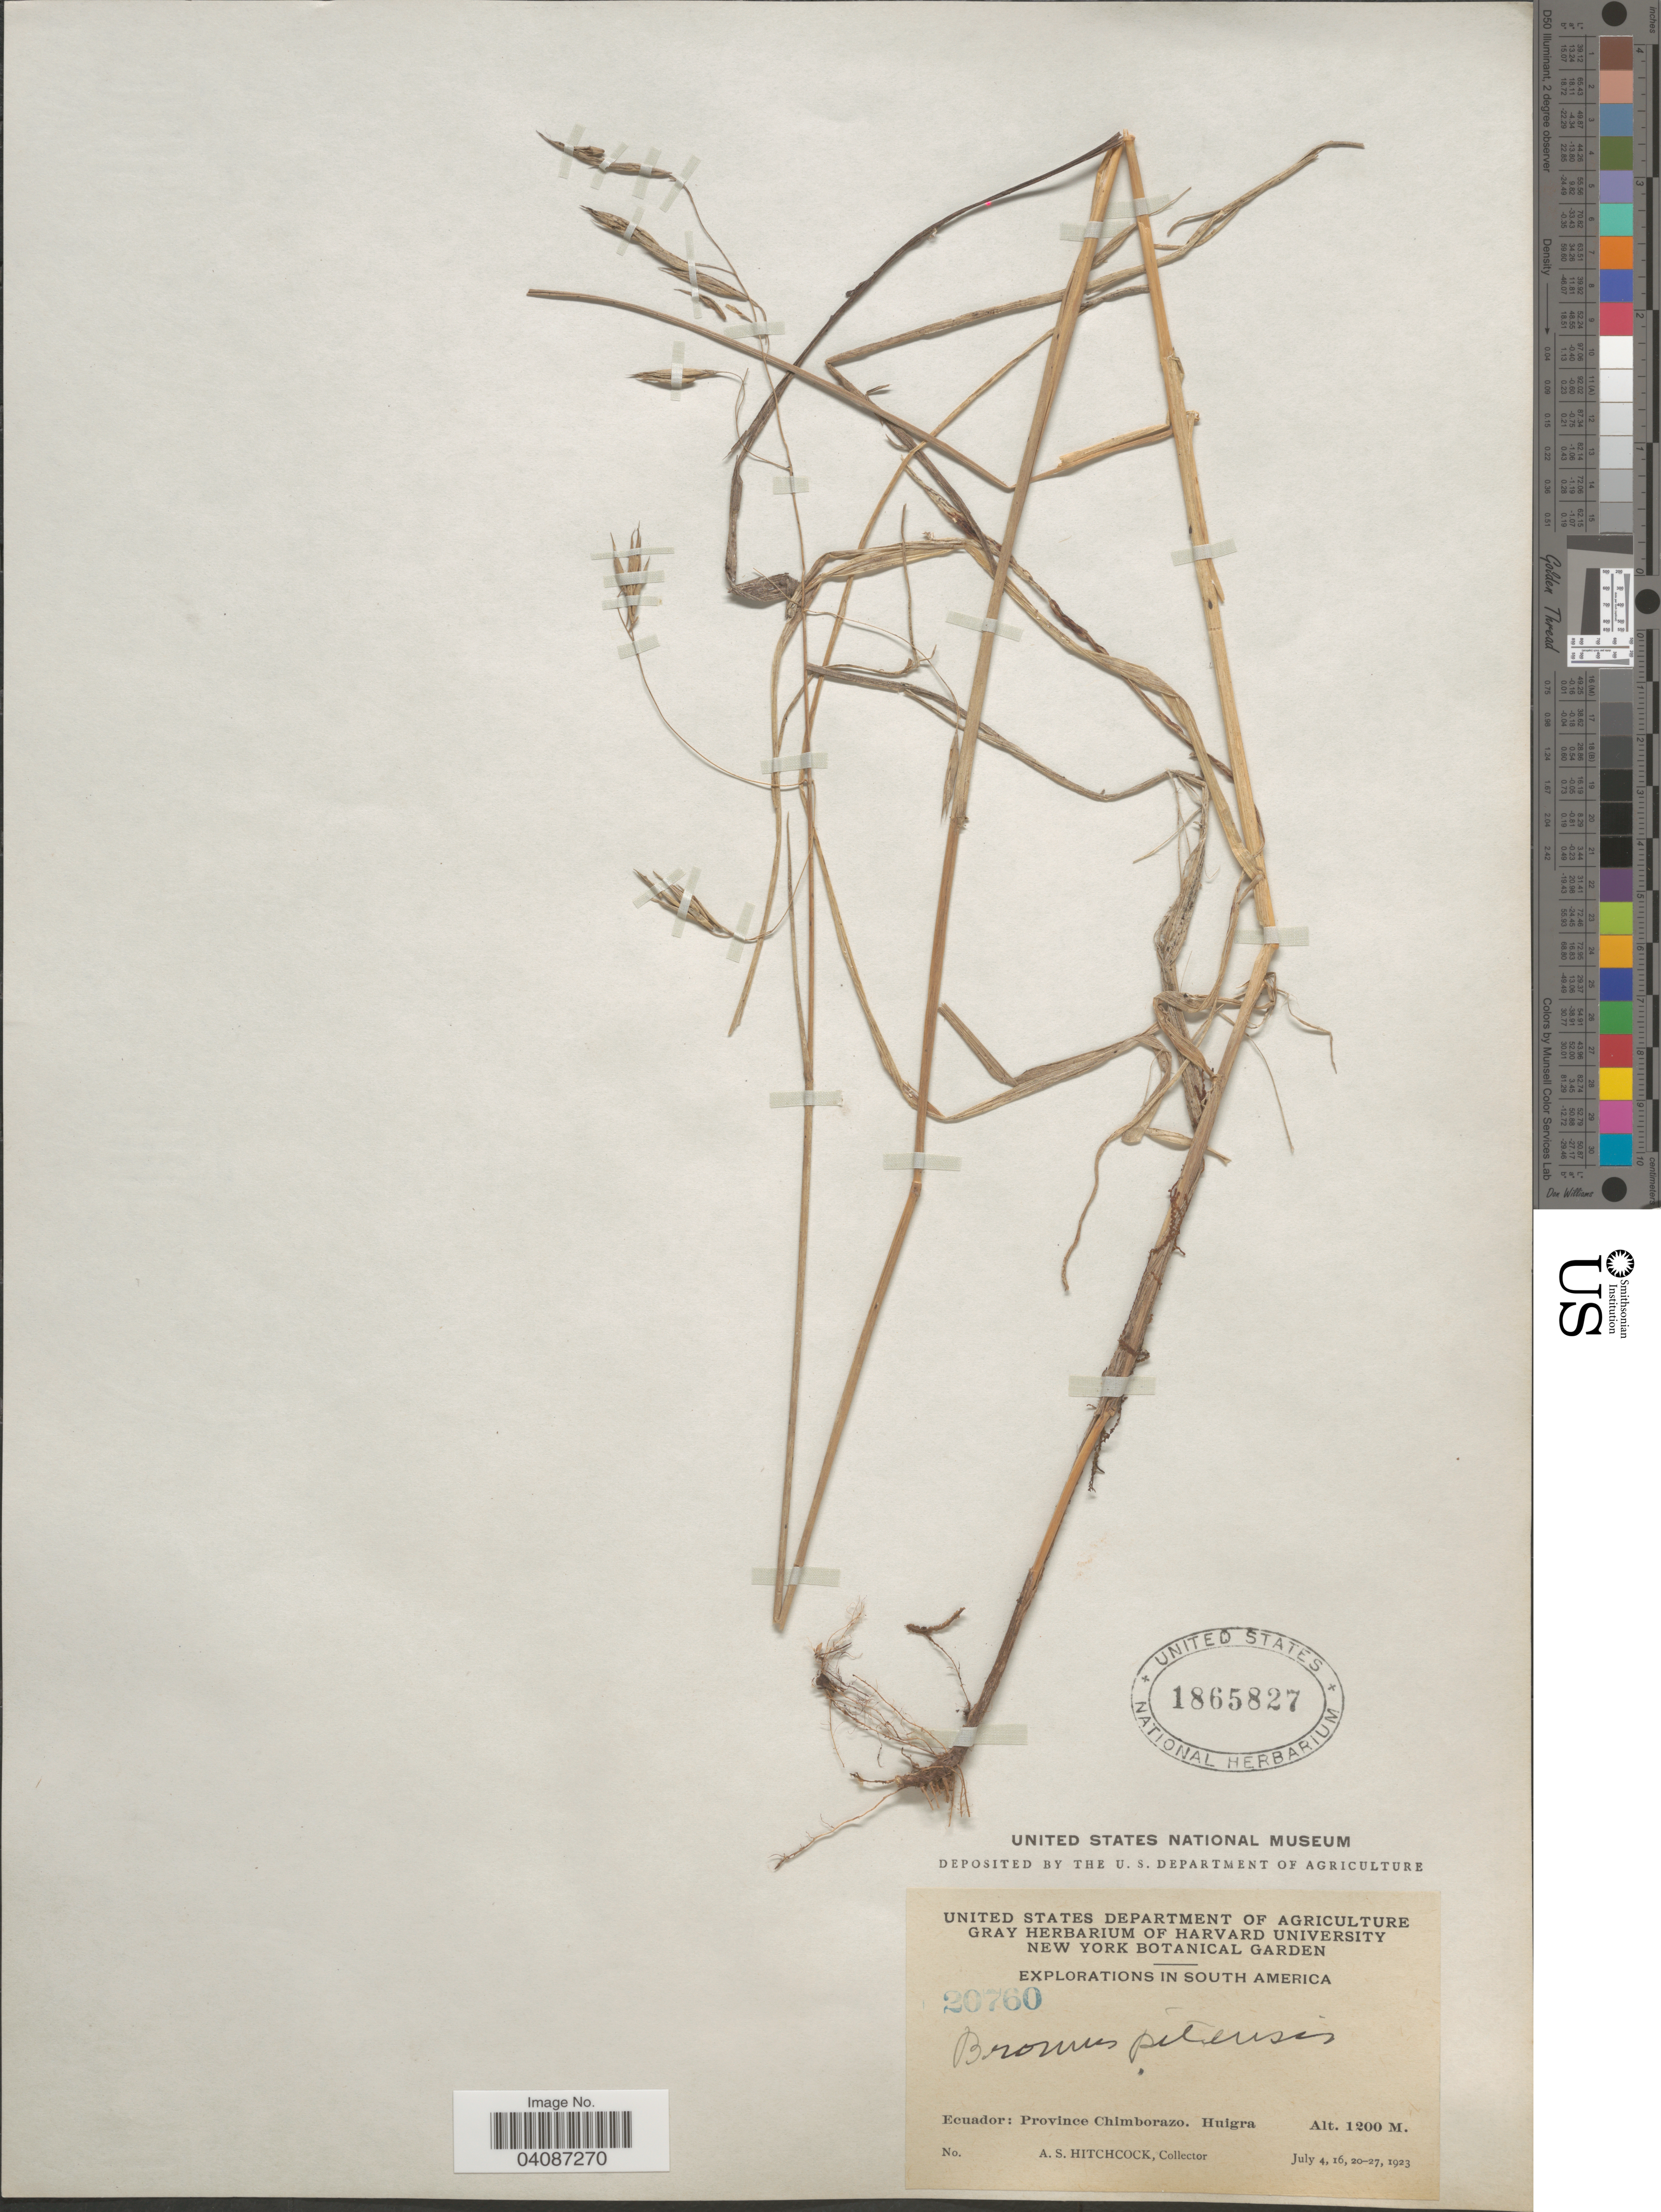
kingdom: Plantae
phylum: Tracheophyta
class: Liliopsida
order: Poales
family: Poaceae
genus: Bromus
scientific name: Bromus pitensis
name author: Kunth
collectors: A. S. Hitchcock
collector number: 20760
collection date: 1923-07-04/1923-07-27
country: Ecuador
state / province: Chimborazo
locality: Explorations in South America. Huigra.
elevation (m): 1200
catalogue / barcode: US 1865827